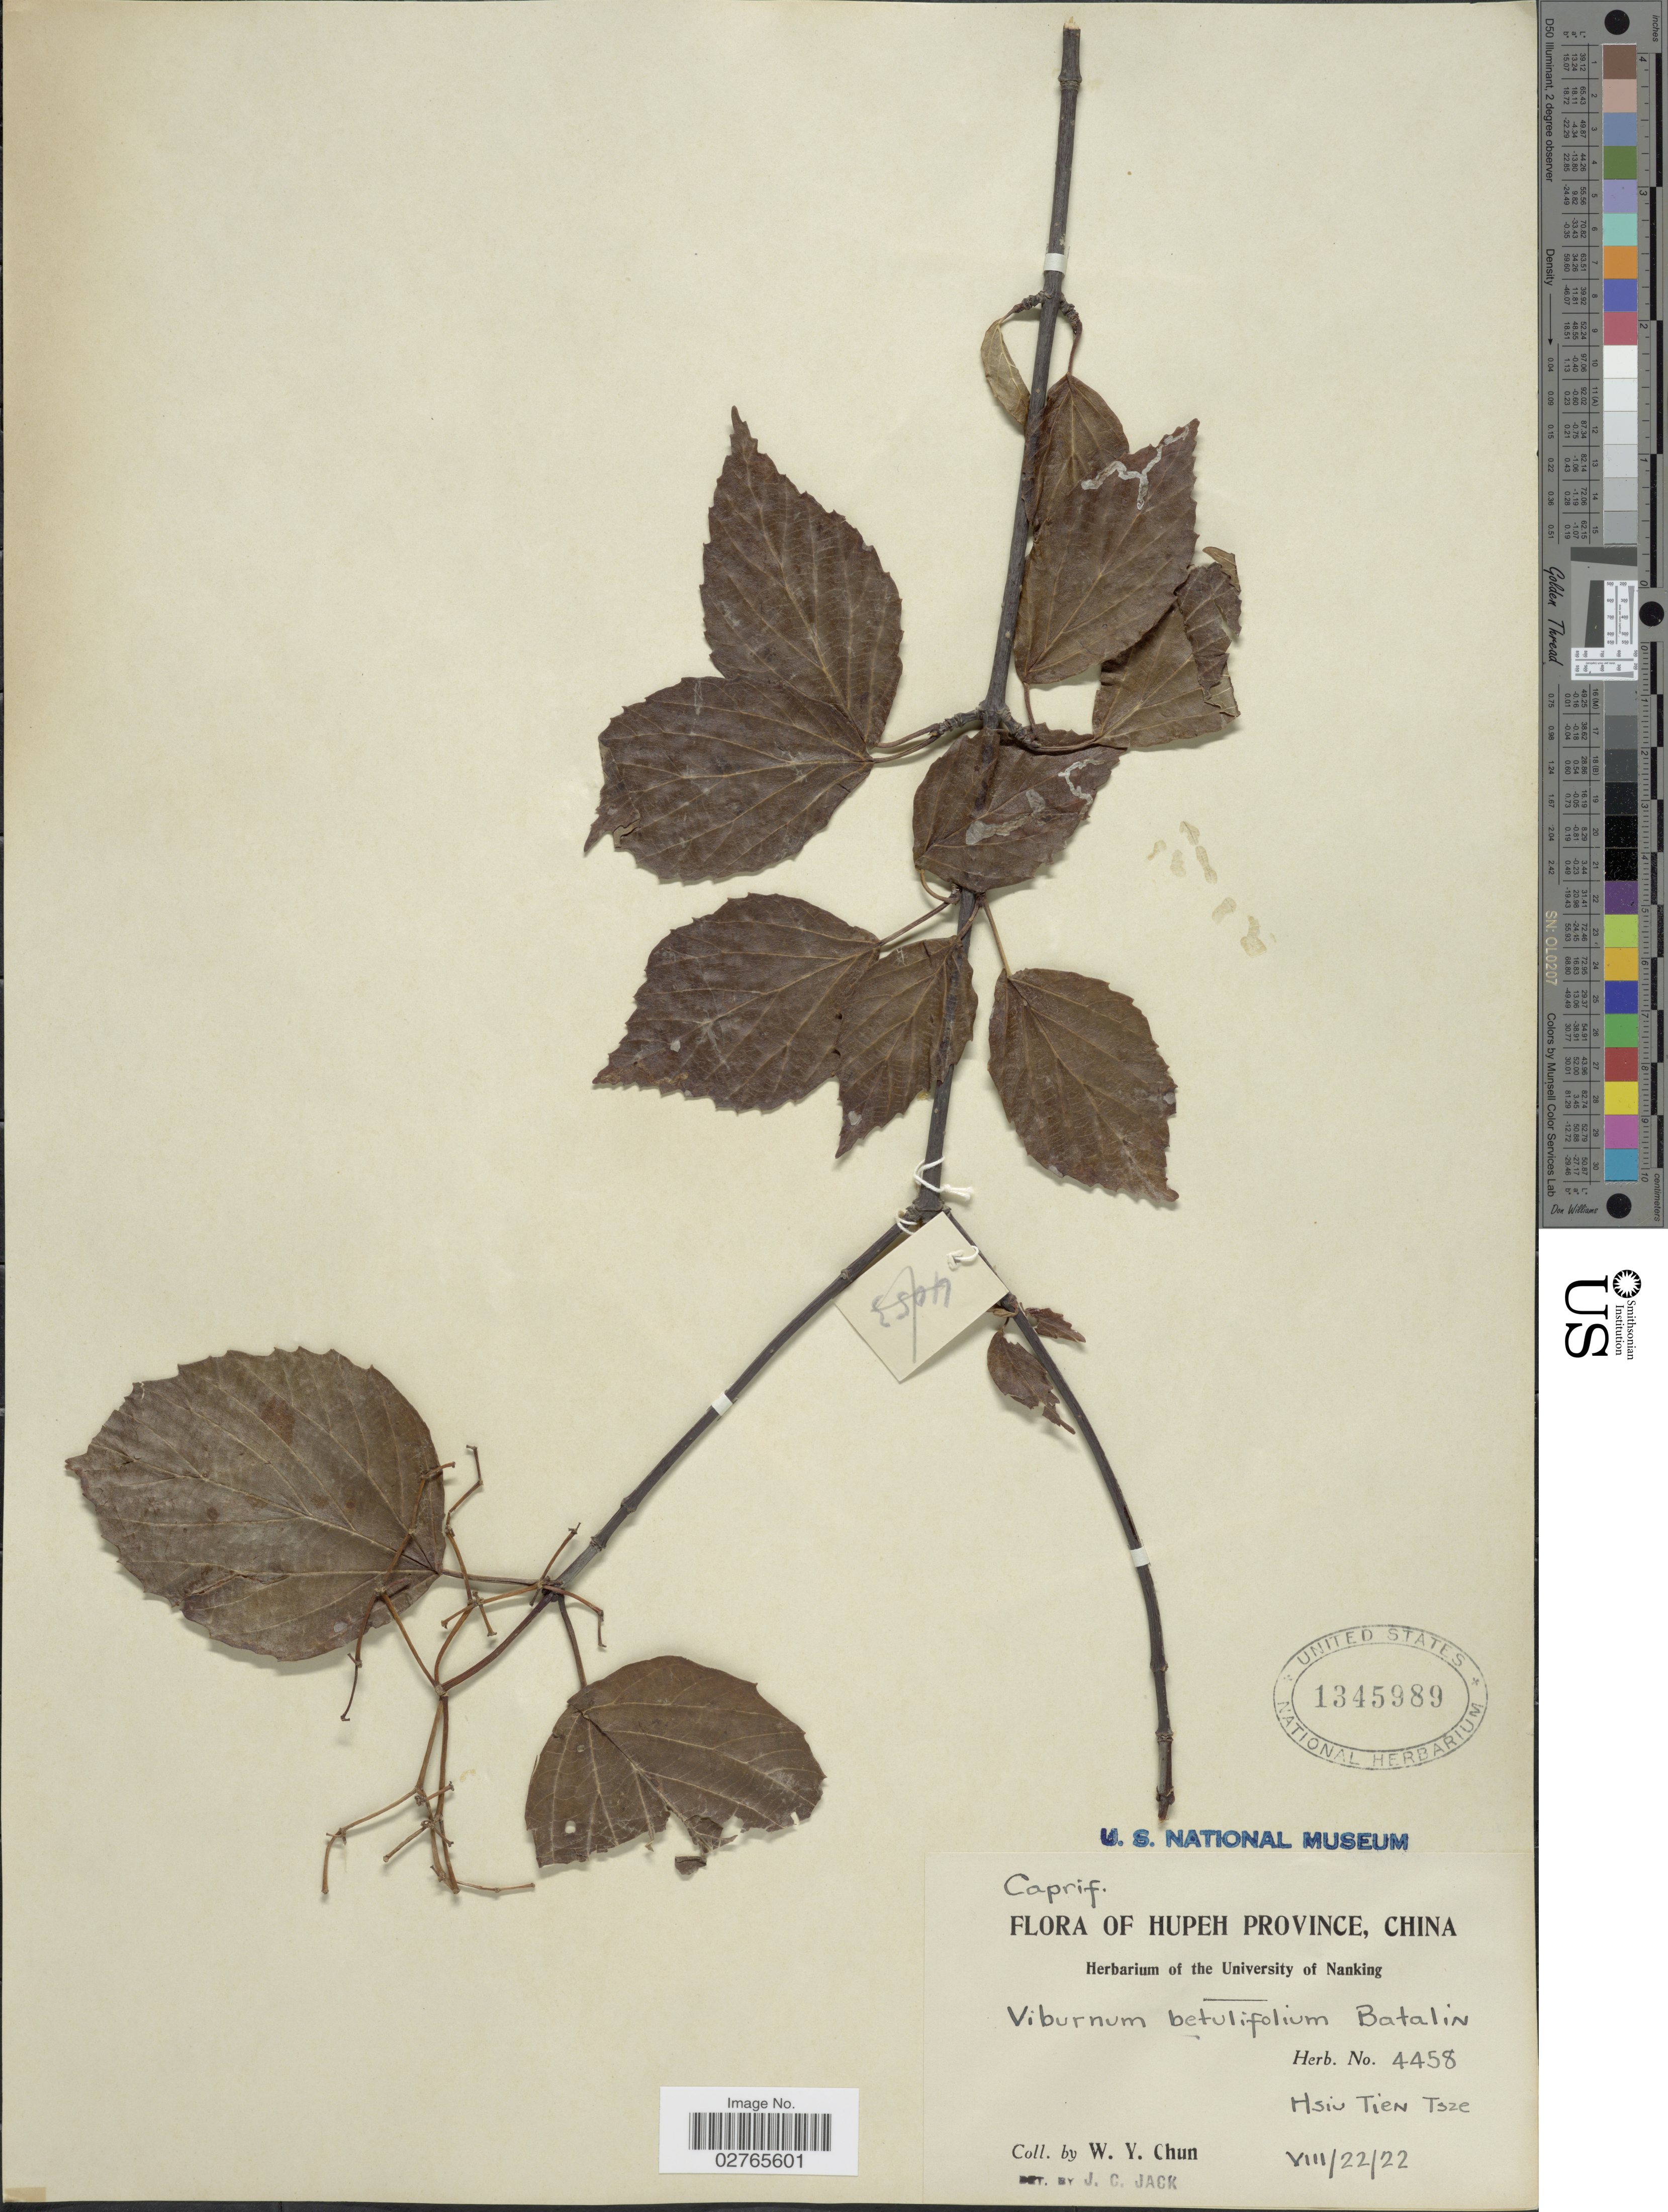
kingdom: Plantae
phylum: Tracheophyta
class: Magnoliopsida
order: Dipsacales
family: Viburnaceae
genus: Viburnum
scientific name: Viburnum betulifolium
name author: Batalin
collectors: W. Y. Chun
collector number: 4458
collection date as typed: Transcribed d/m/y: 22/8/22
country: China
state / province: Hubei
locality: Hupeh Province. Hsiu Tien Tsze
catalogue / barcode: US 1345989